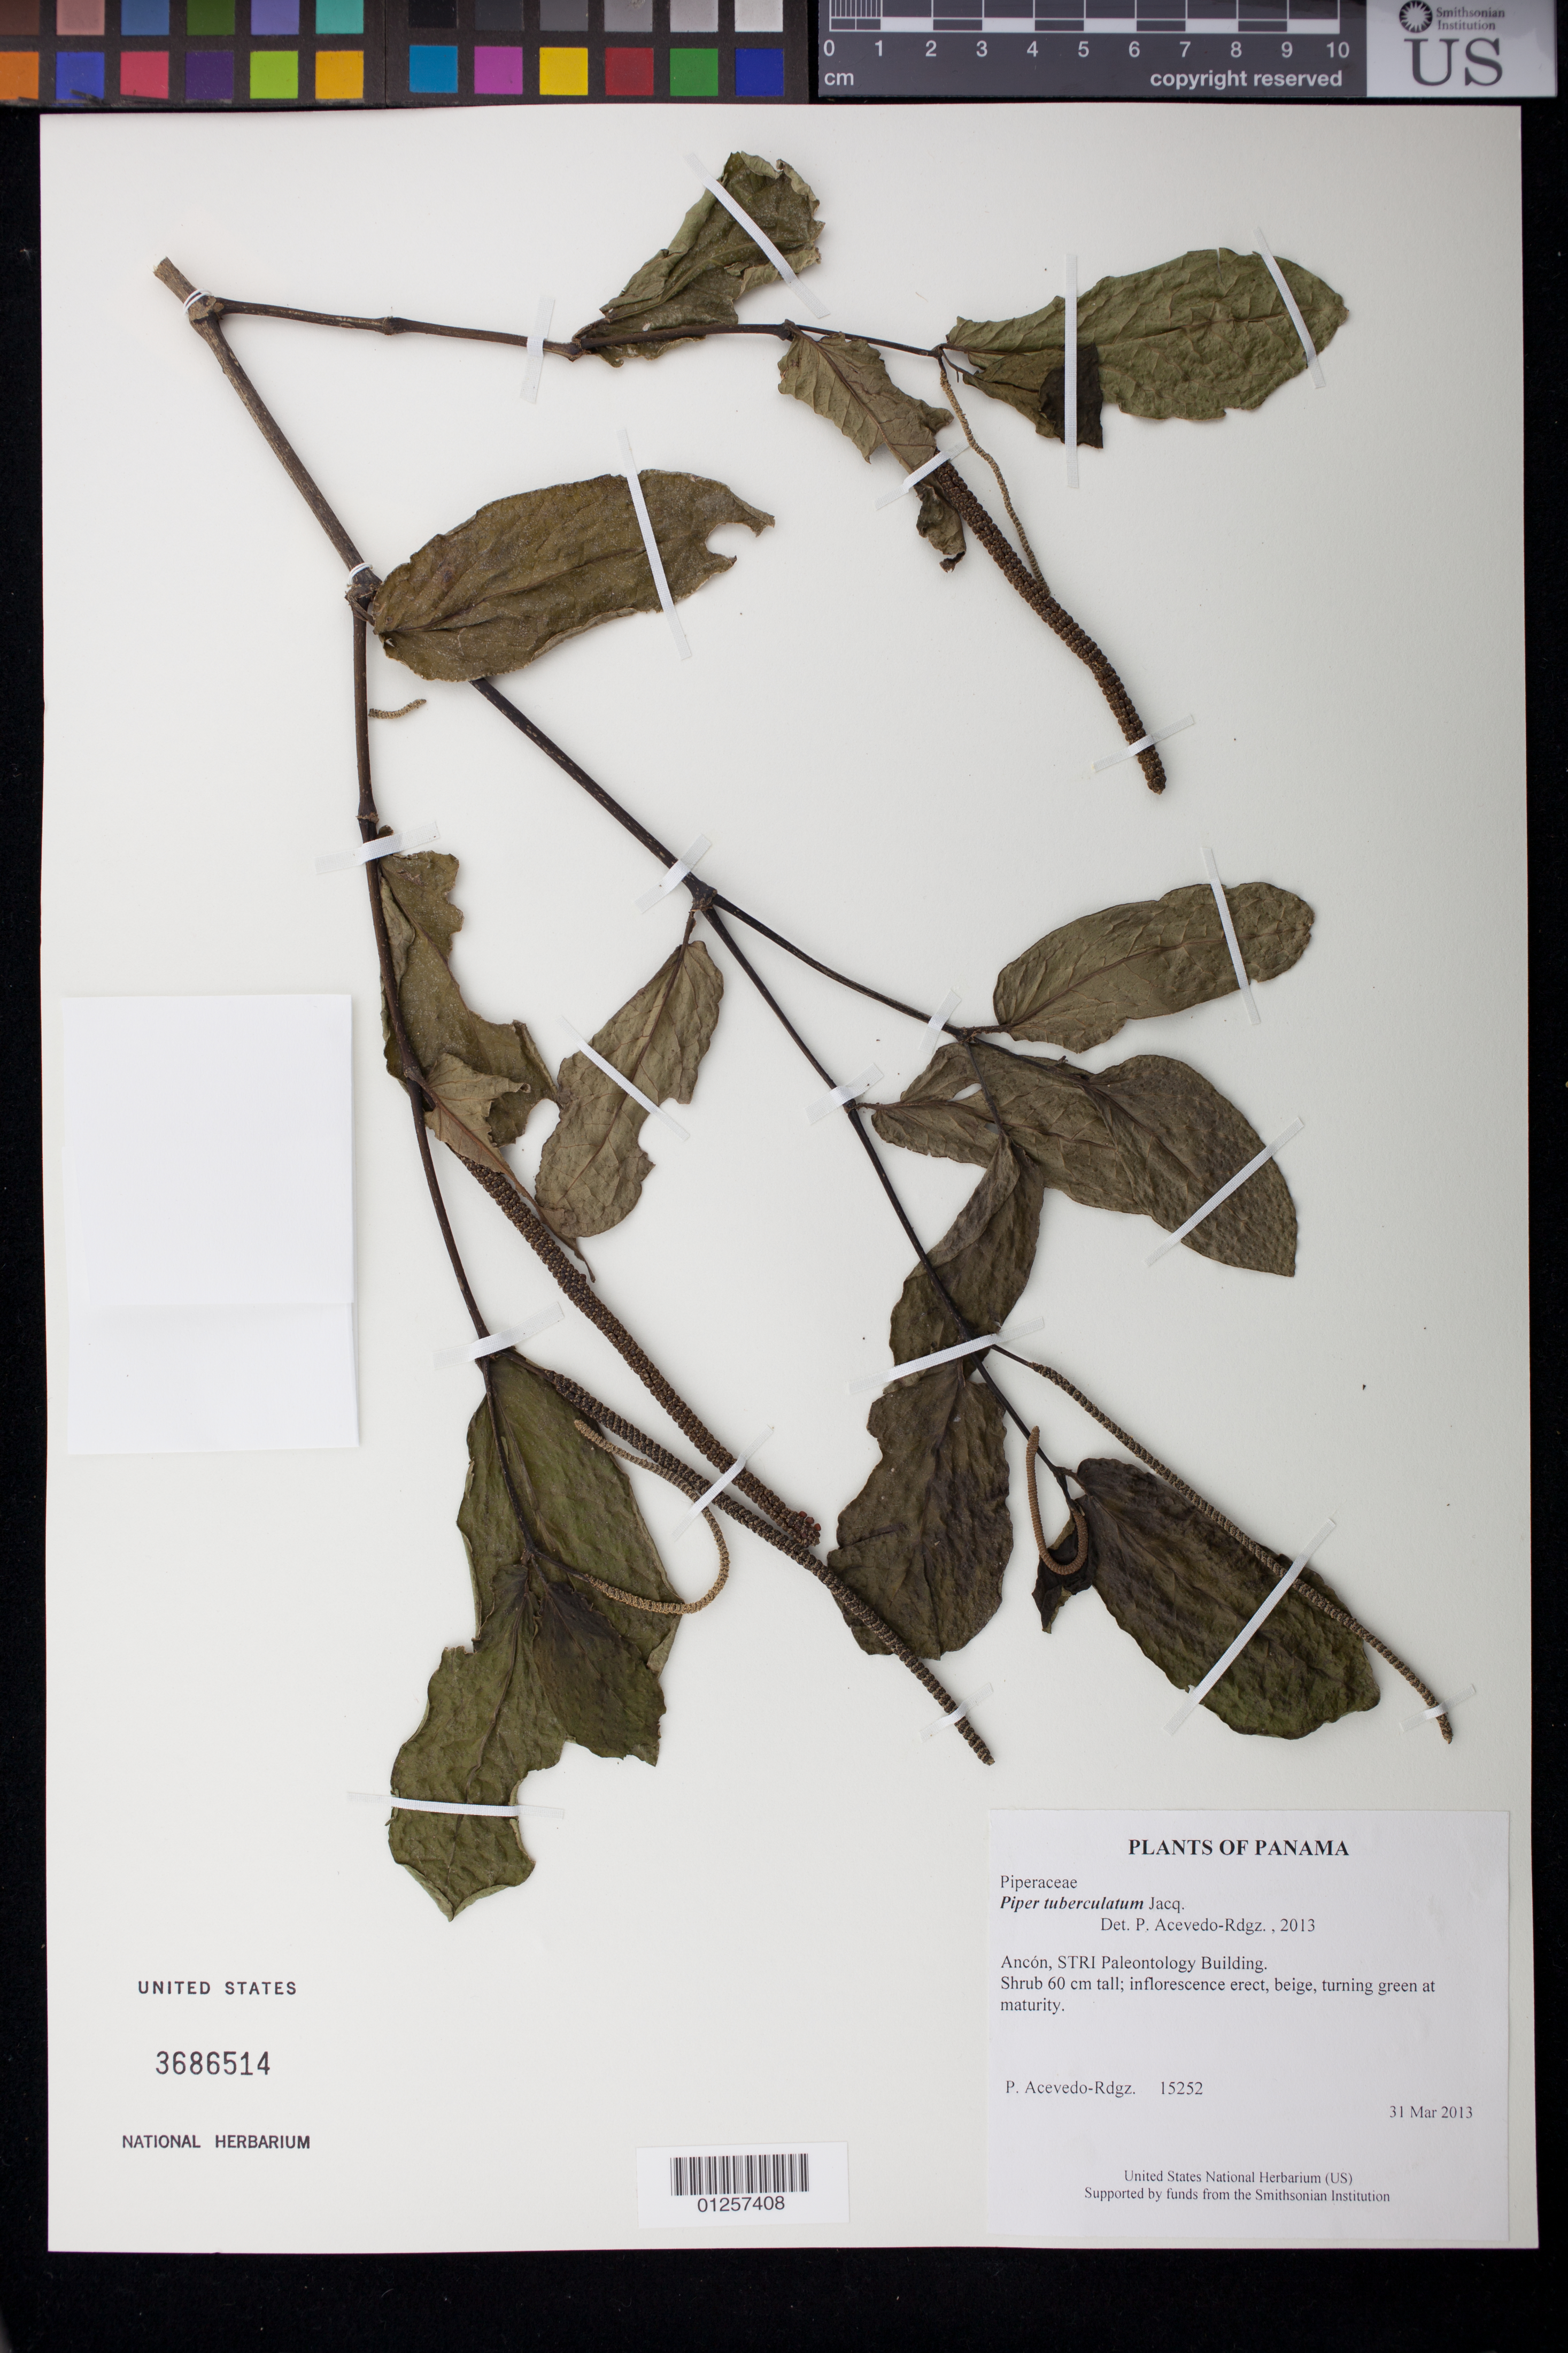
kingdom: Plantae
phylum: Tracheophyta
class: Magnoliopsida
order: Piperales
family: Piperaceae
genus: Piper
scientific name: Piper tuberculatum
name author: Jacq.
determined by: Acevedo-Rodríguez, P., (BOT), Smithsonian Institution - National Museum of Natural History (UNITED STATES)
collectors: P. Acevedo-Rodr.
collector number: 15252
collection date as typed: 31 Mar 2013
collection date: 2013-03-31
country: Panama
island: Panama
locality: Ancón, STRI Paleontology Building.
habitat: Roadside, near building.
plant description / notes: US, PMA, SCZ, NY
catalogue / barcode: US 3686514